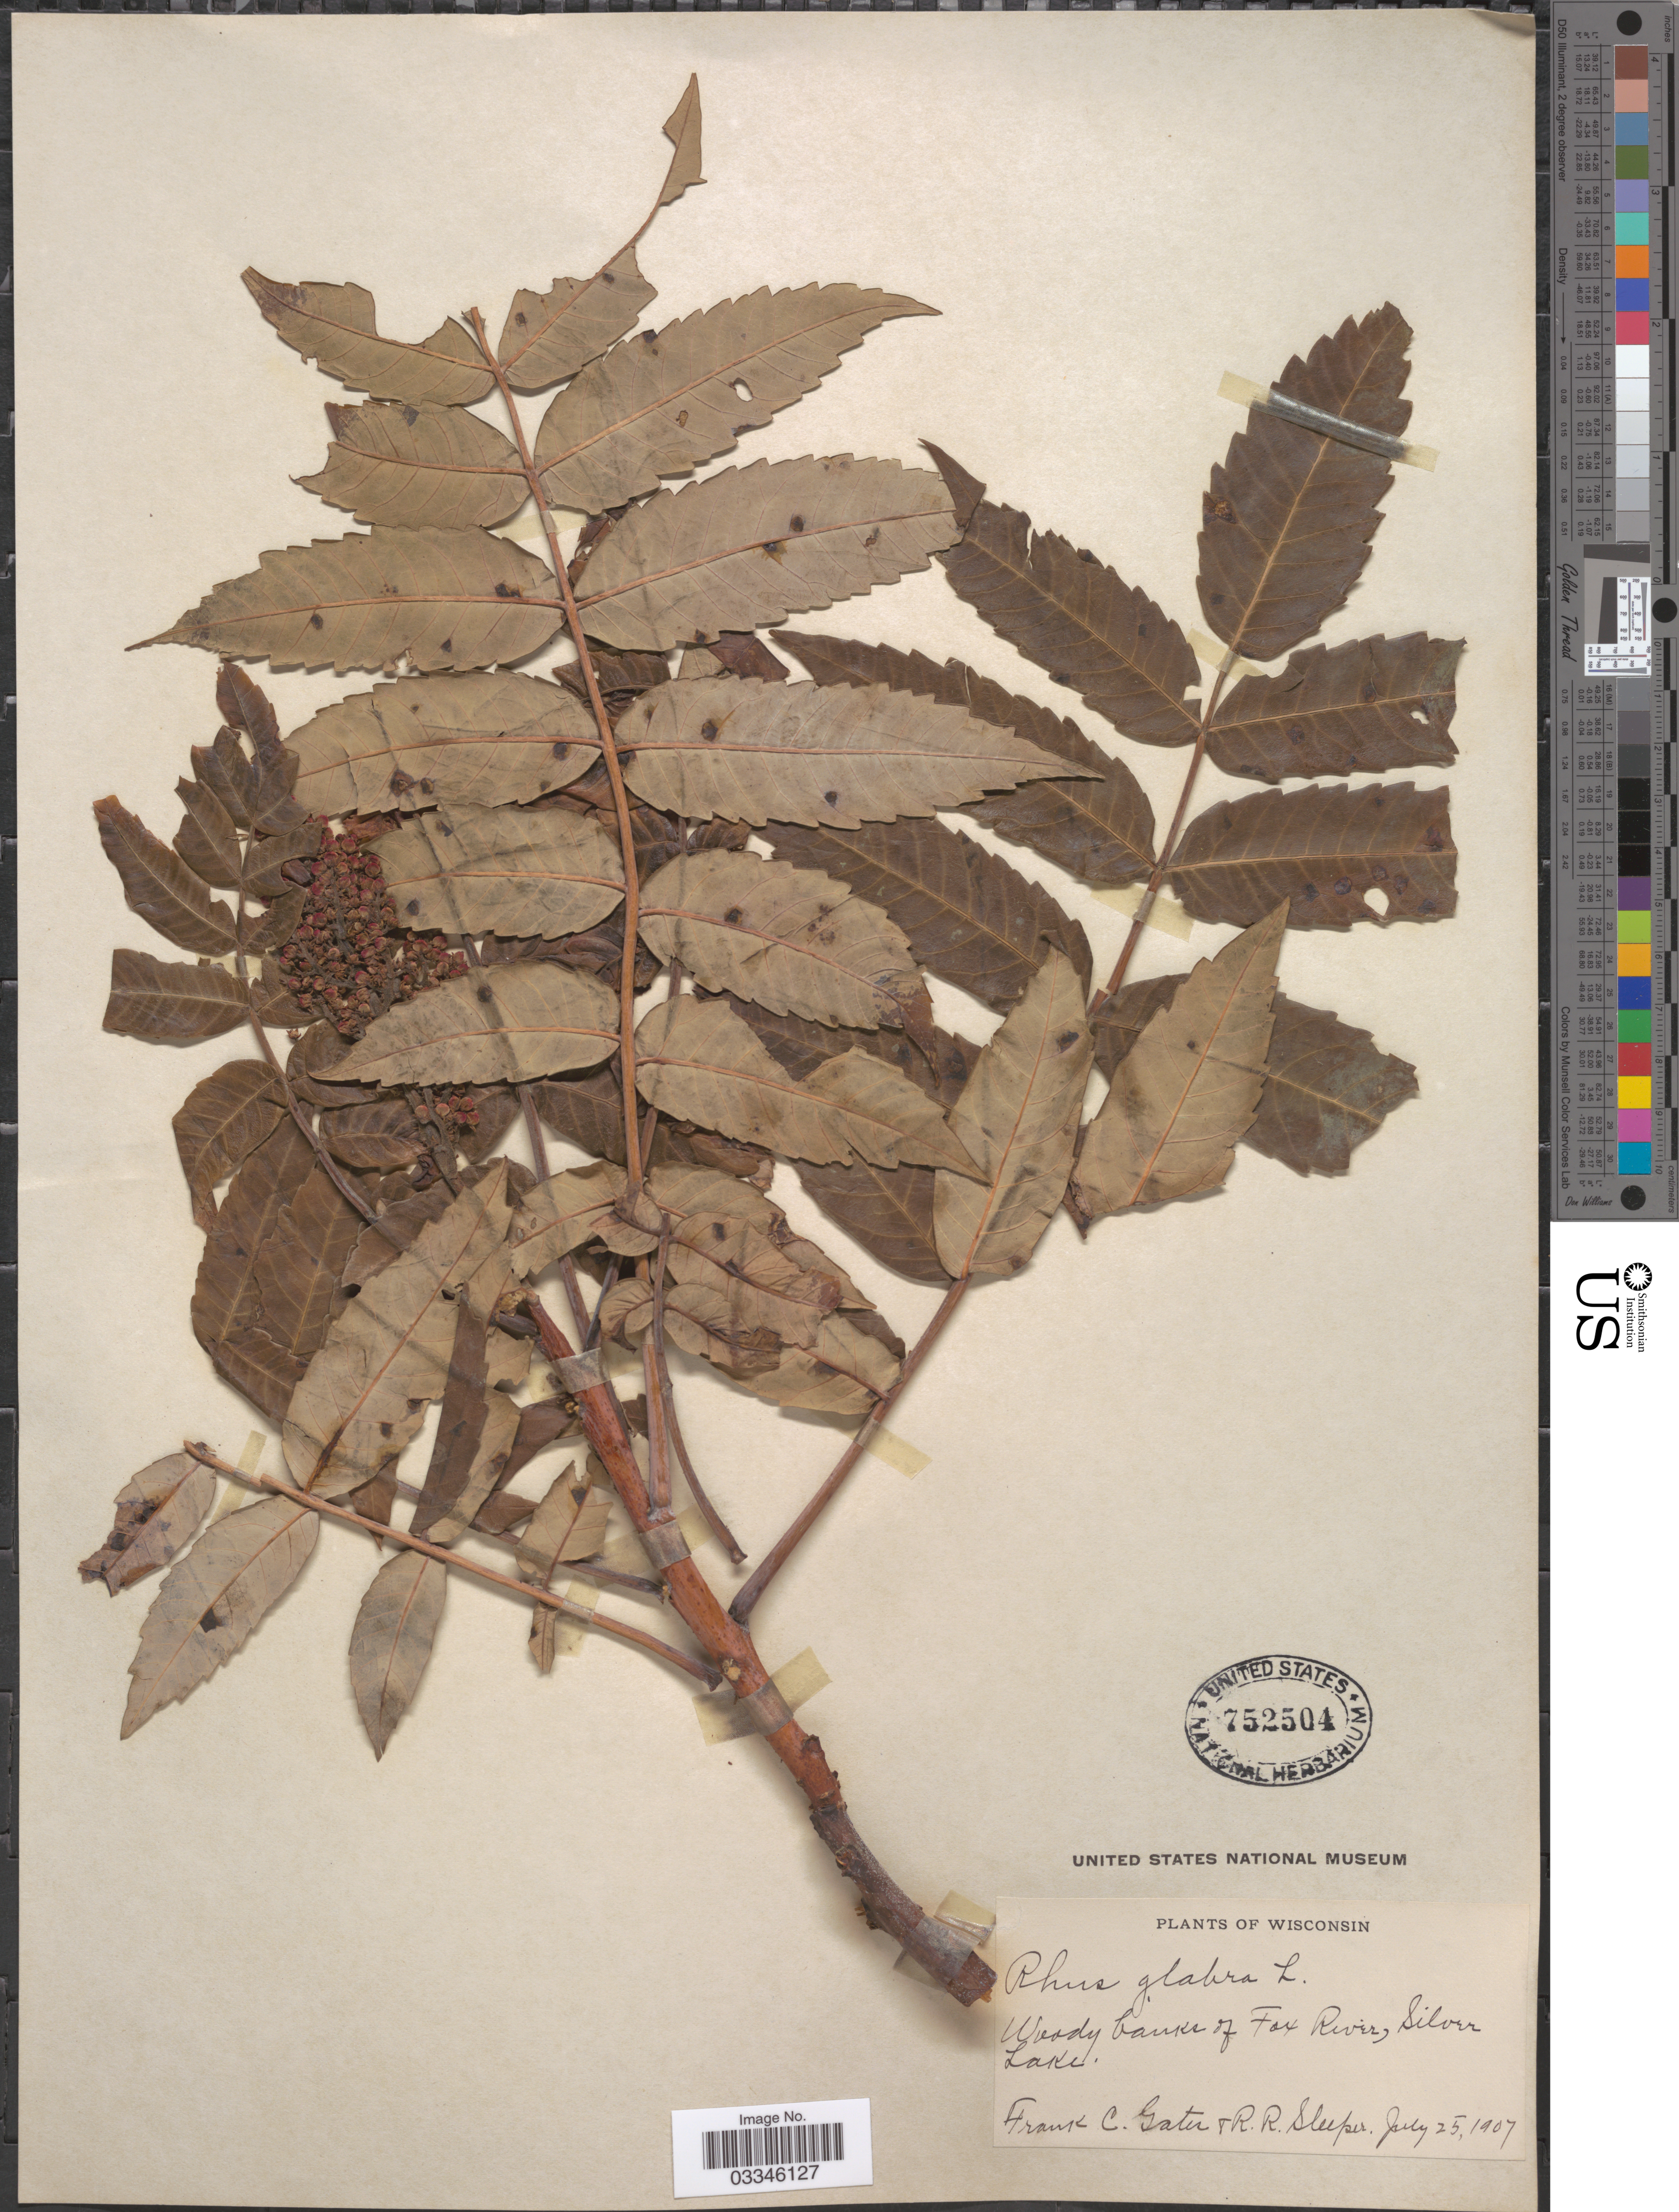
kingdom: Plantae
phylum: Tracheophyta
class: Magnoliopsida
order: Sapindales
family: Anacardiaceae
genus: Rhus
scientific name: Rhus glabra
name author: L.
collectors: F. C. Gates & R. Sleeper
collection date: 1907-07-25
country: United States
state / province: Wisconsin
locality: Woody banks of Fox River, Silverlake.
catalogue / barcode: US 752504